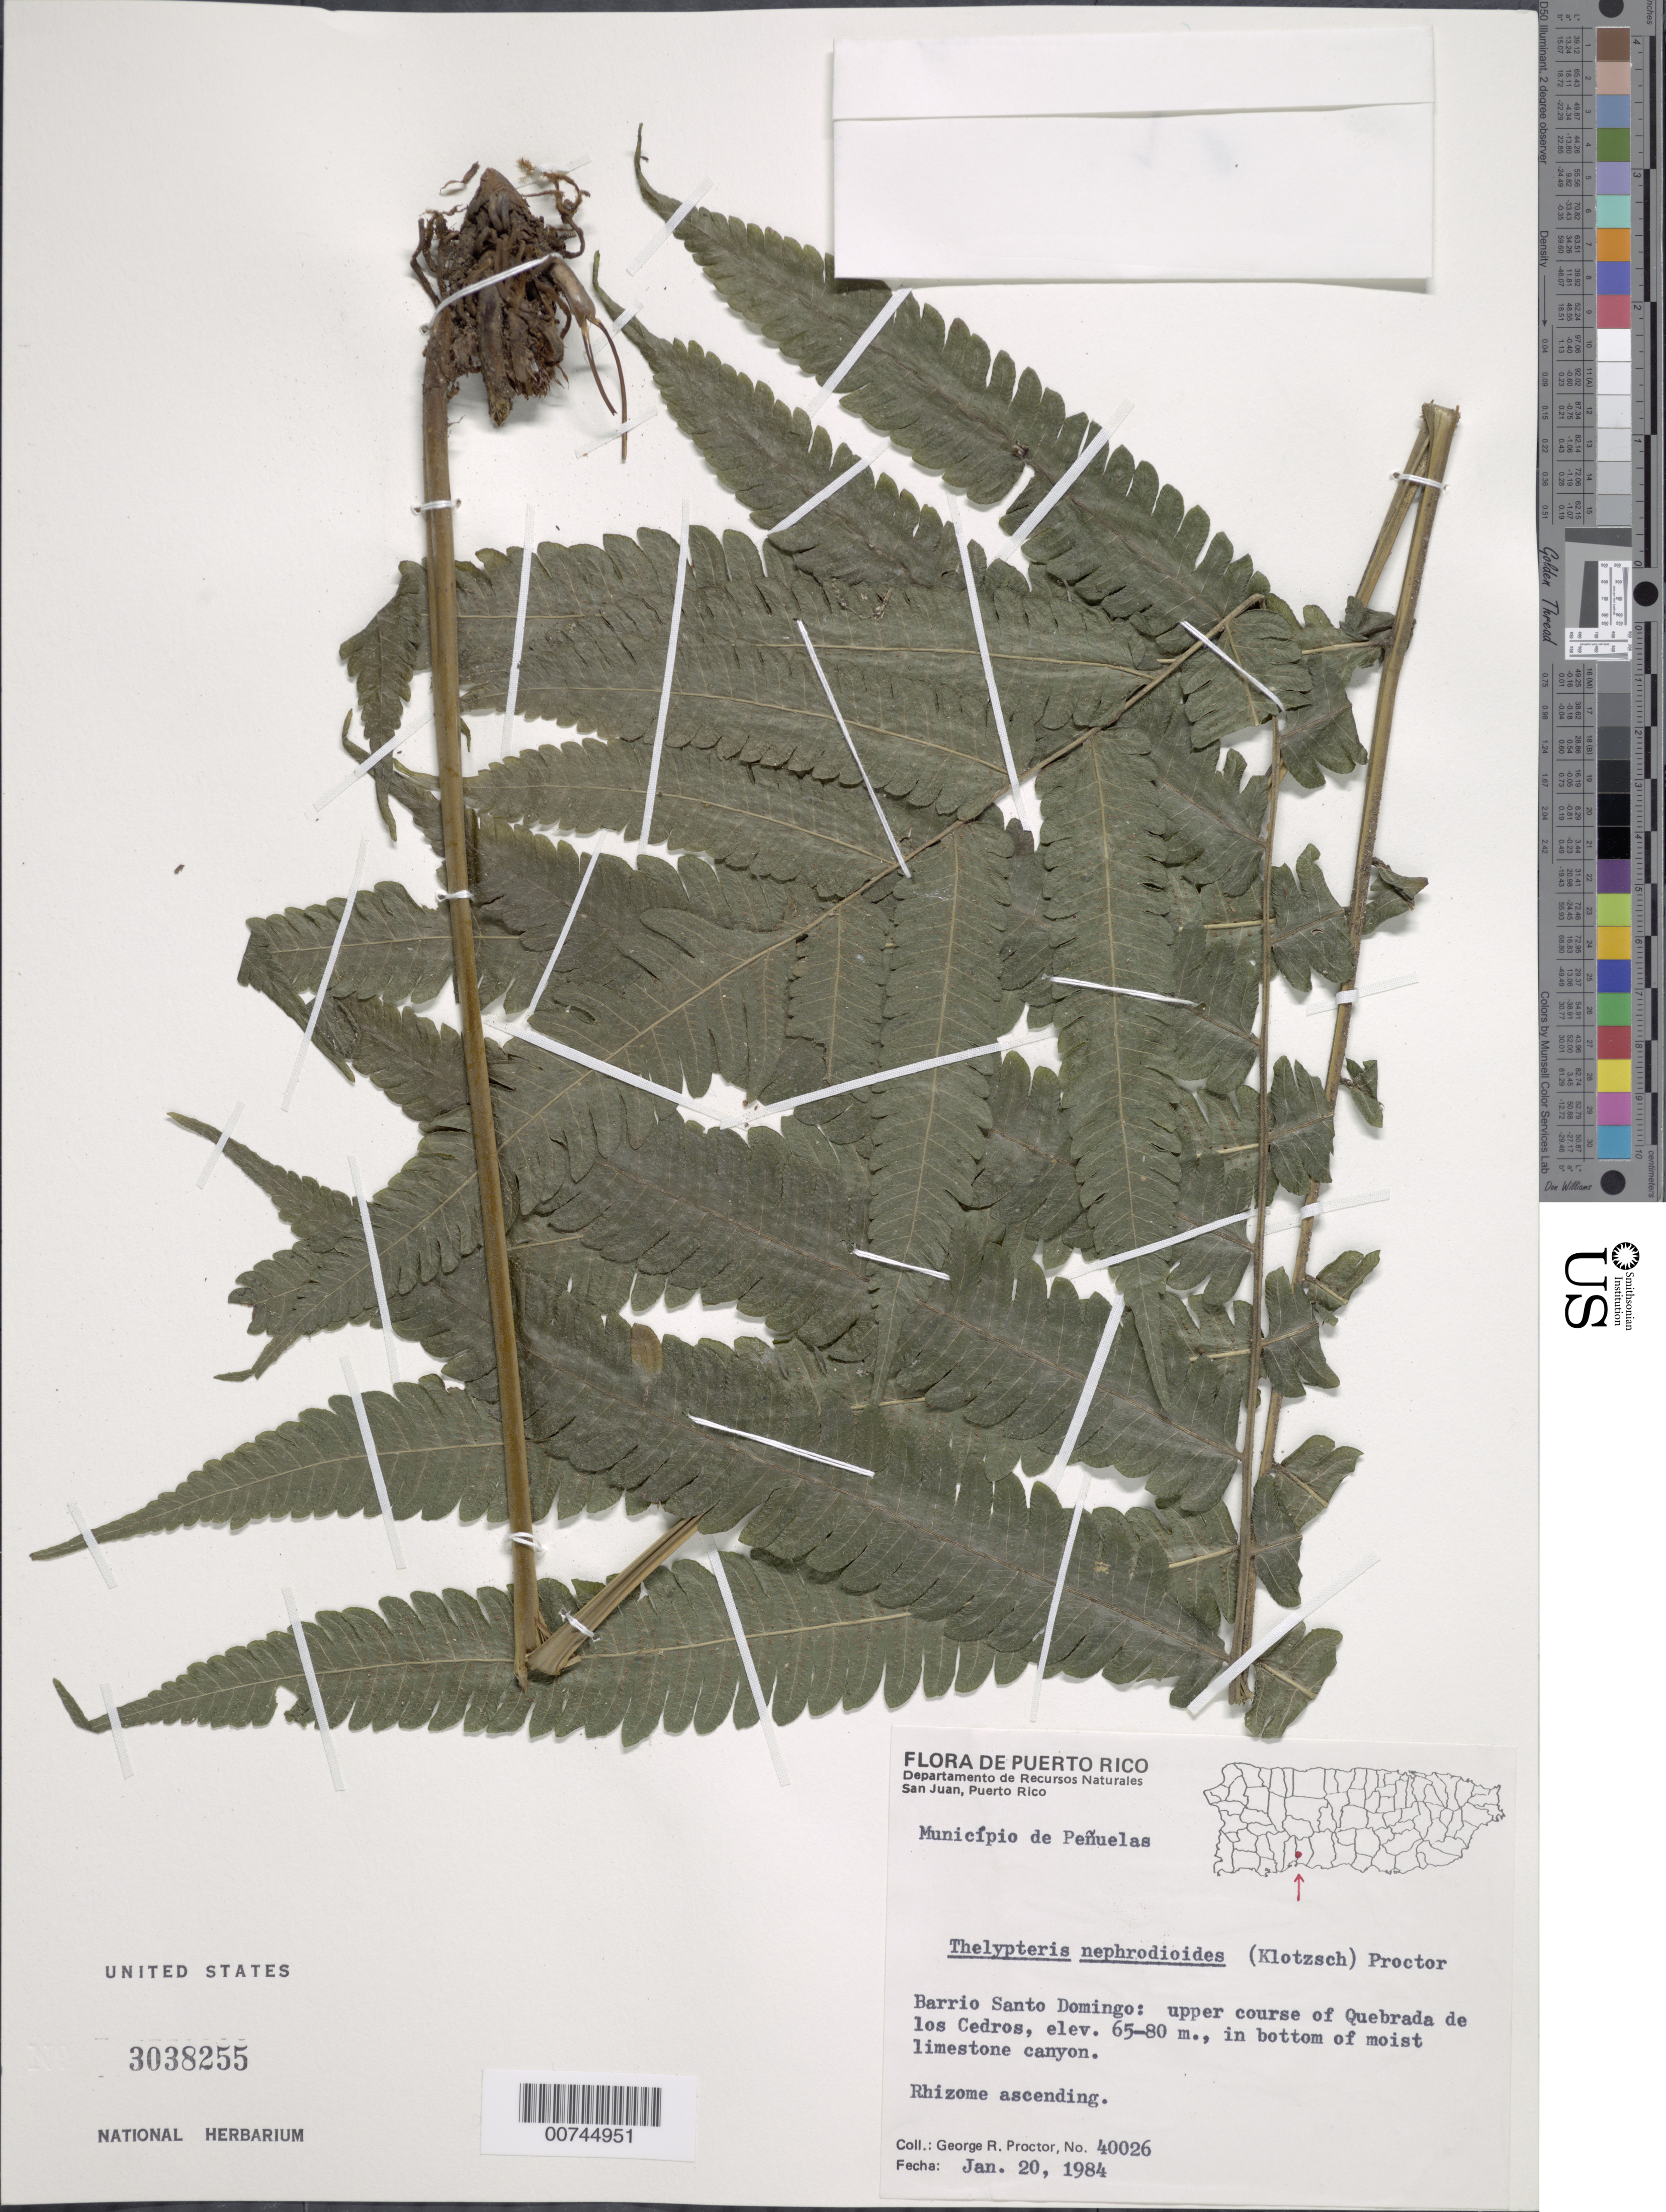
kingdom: Plantae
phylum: Tracheophyta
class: Polypodiopsida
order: Polypodiales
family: Thelypteridaceae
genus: Goniopteris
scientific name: Goniopteris hildae (Proctor) comb. nov., ined 2015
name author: (Proctor)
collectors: G. R. Proctor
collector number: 40026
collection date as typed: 20 Jan 1984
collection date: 1984-01-20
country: Puerto Rico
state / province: Peñuelas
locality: Barrio Santo Domingo: upper course of Quebrada de Los Cedros, Municipio de Peñuelas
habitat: In bottom of moist limestone canyon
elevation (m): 65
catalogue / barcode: US 3038255